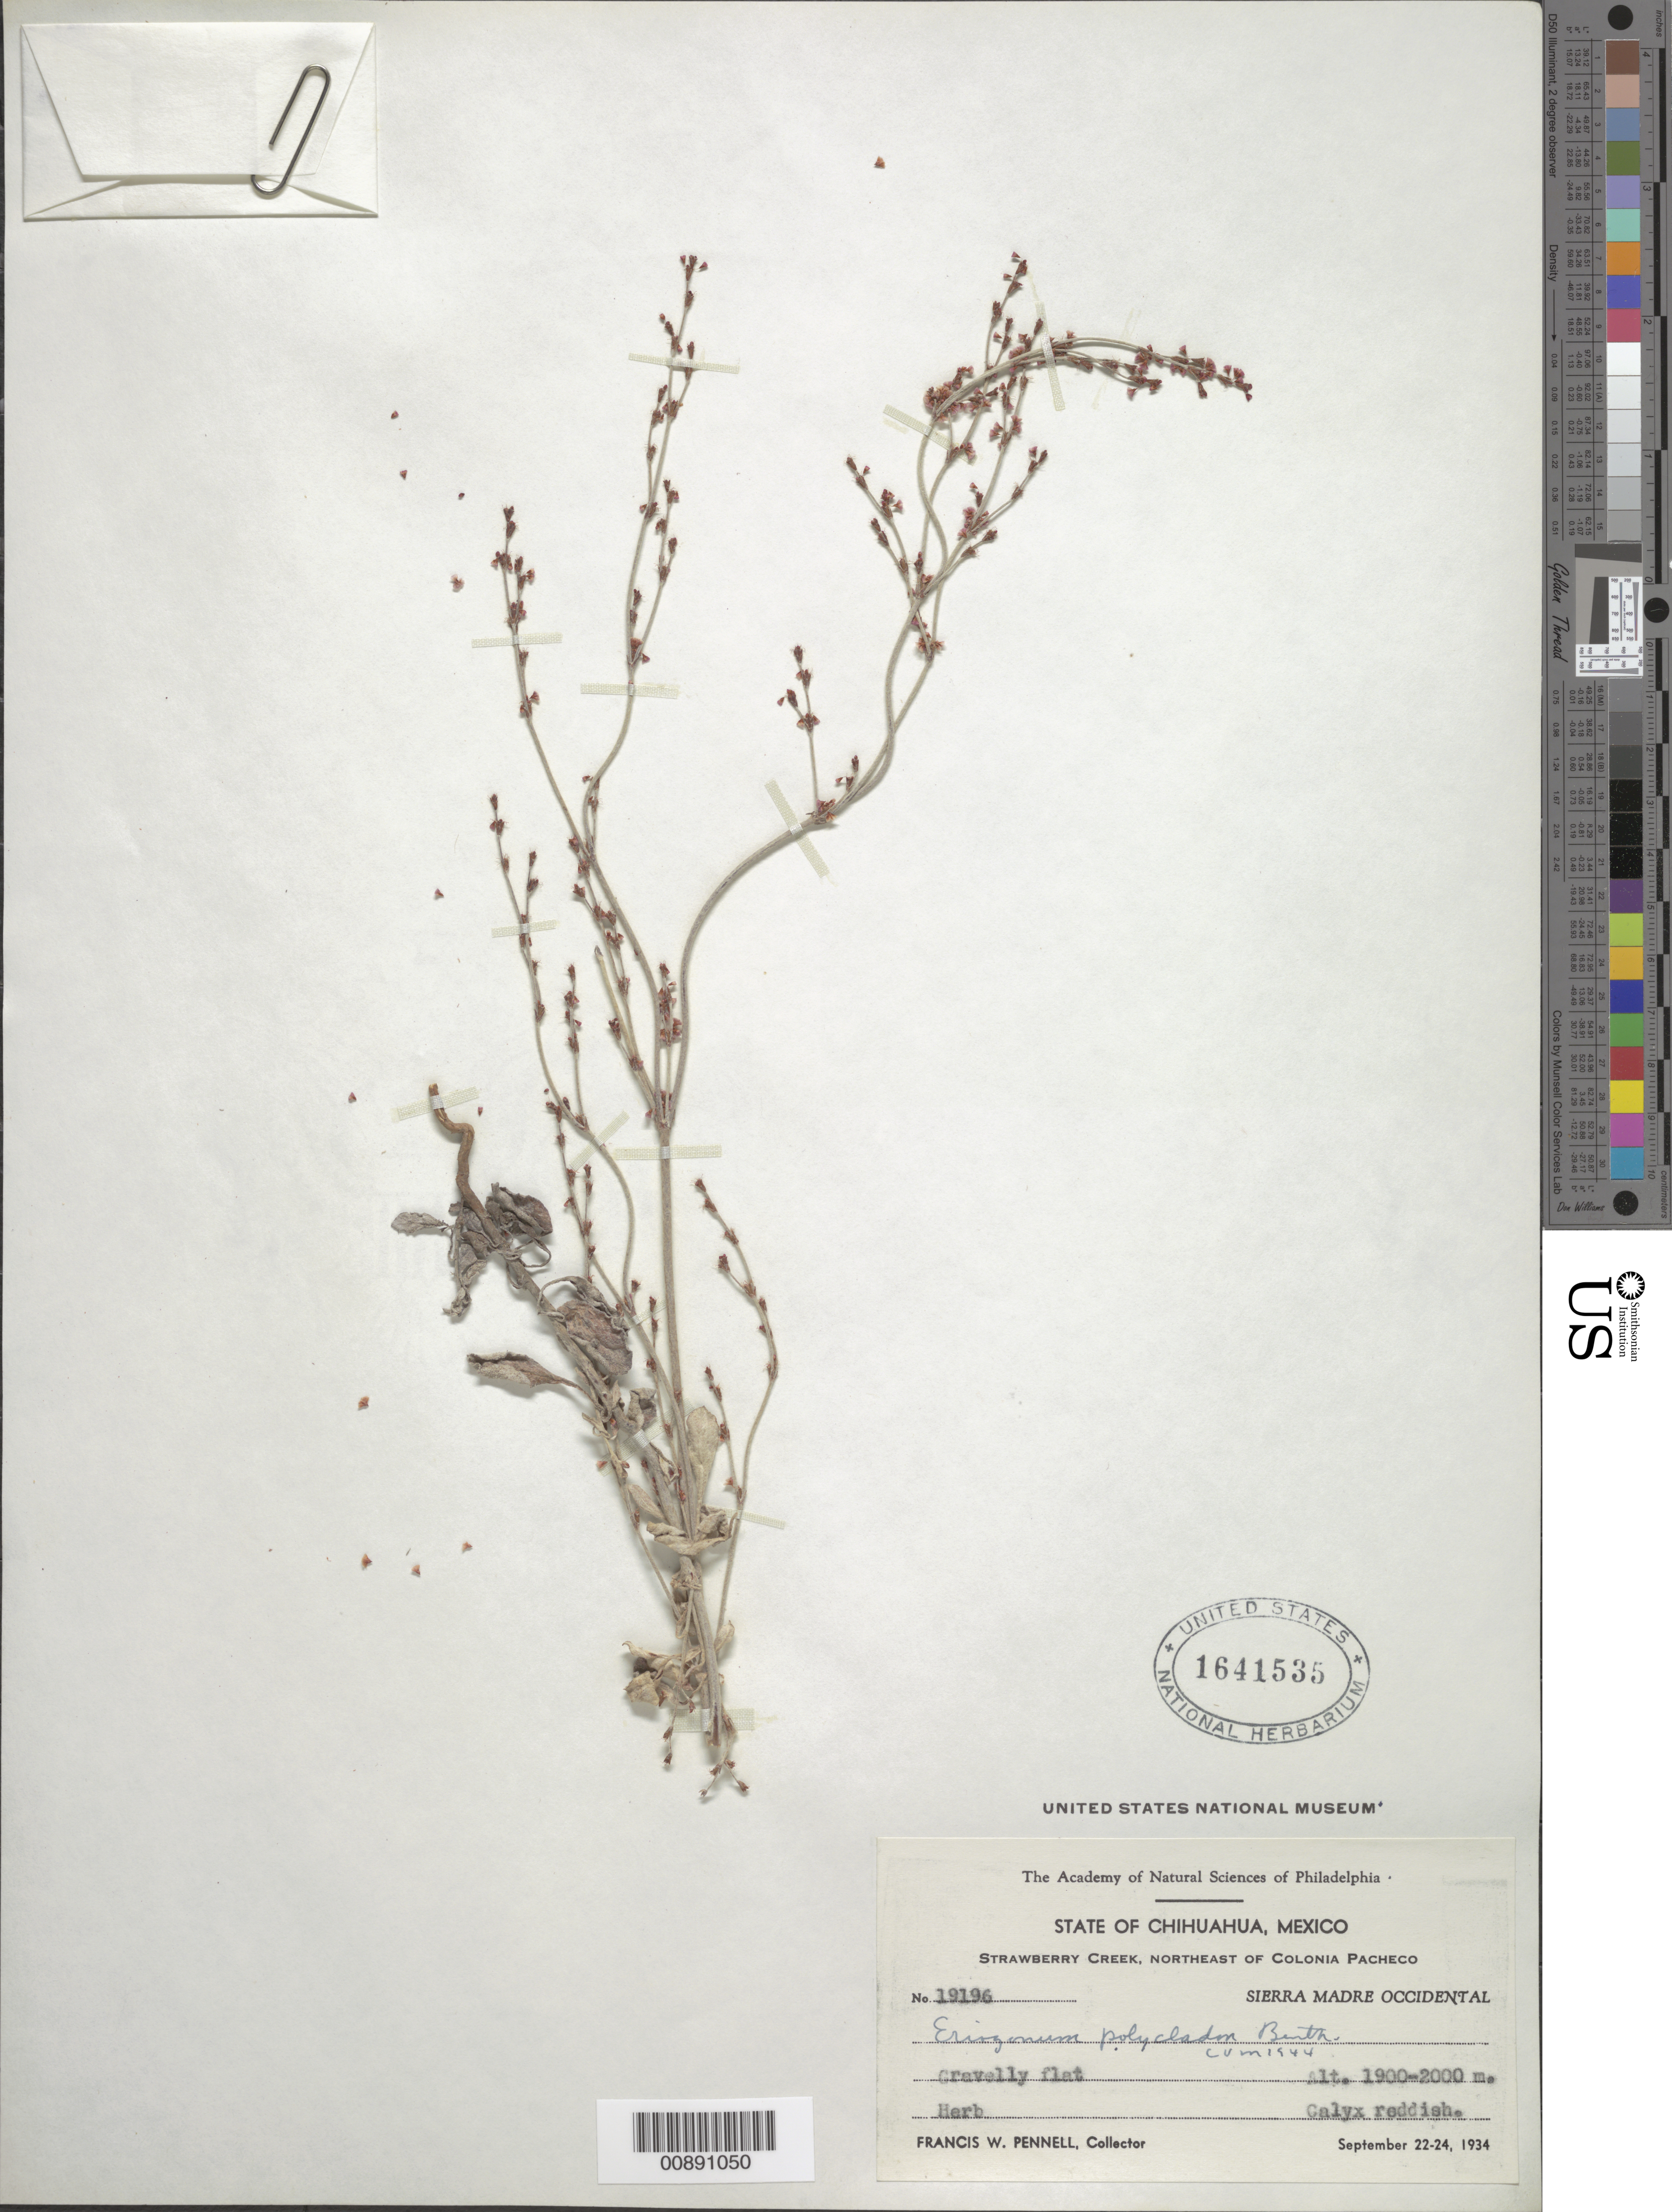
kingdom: Plantae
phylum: Tracheophyta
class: Magnoliopsida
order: Caryophyllales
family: Polygonaceae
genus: Eriogonum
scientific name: Eriogonum polycladon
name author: Benth.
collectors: F. W. Pennell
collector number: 19196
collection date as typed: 22 Sep 1934 to 24 Sep 1934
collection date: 1934-09-22/1934-09-24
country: Mexico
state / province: Chihuahua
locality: Strawberry Creek, northeast of Colonia Pacheco. Sierra Madre Occidental, Chihuahua.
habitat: Gravelly flat.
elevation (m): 2000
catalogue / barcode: US 1641535